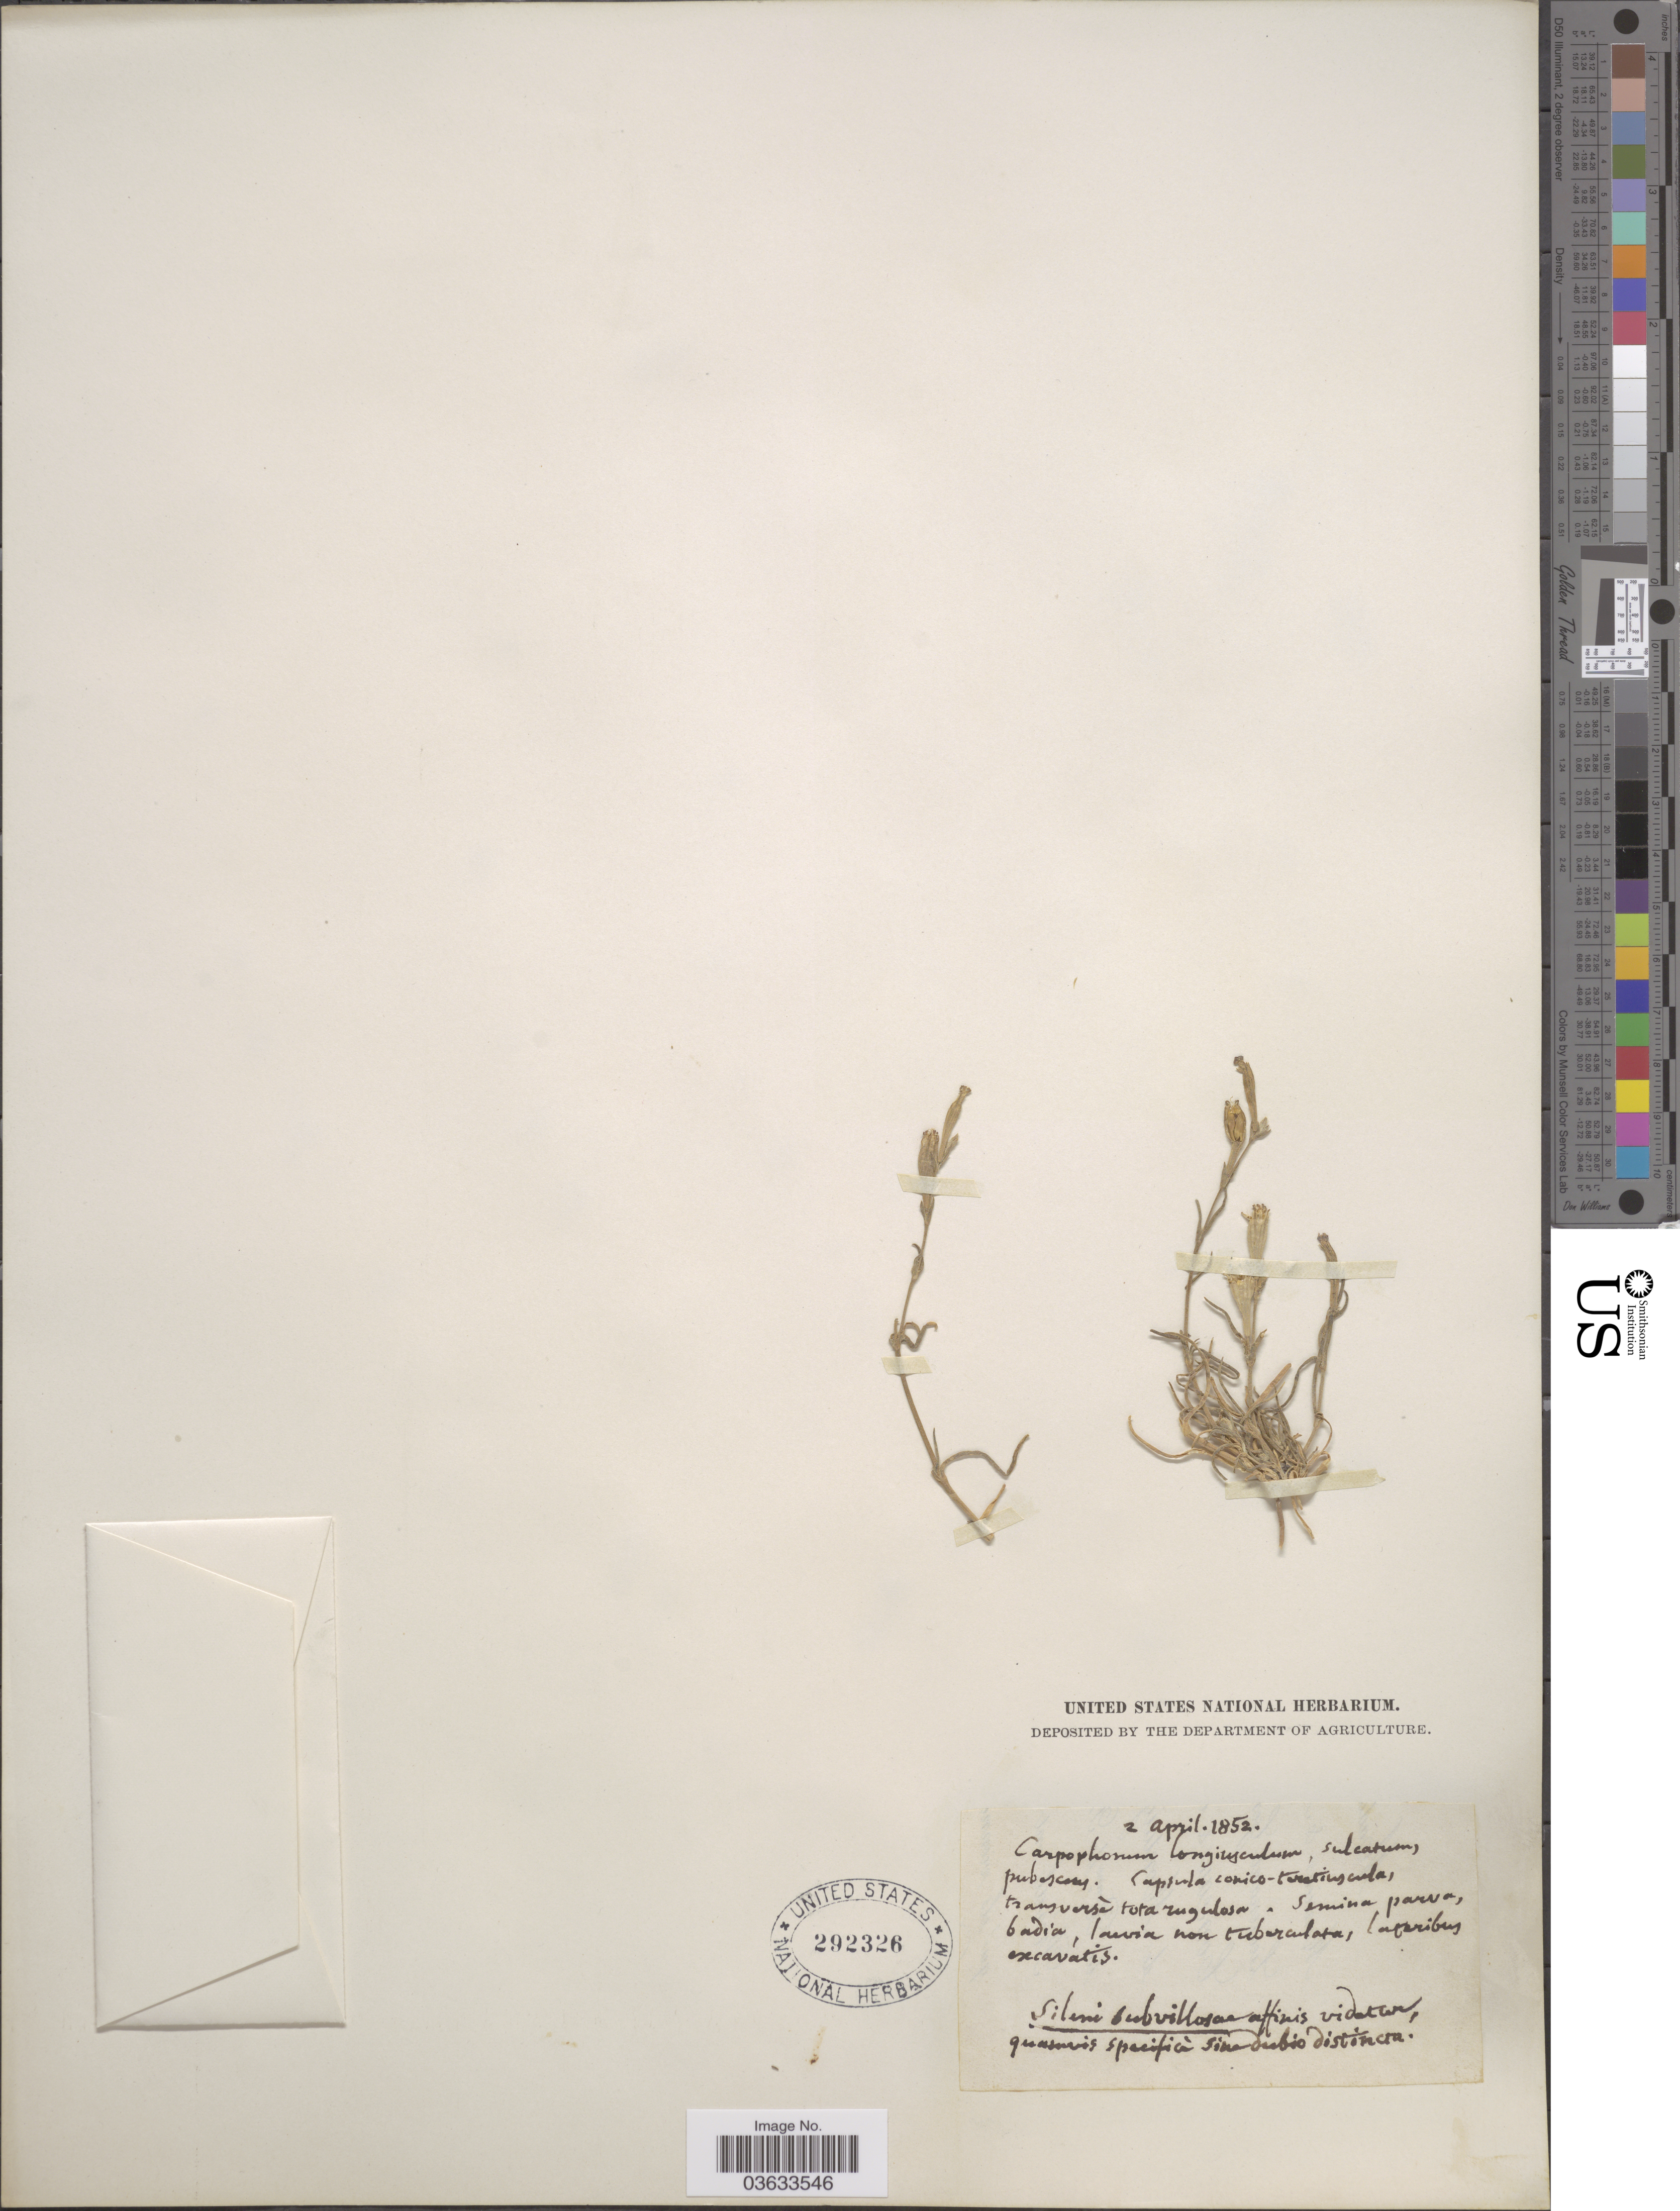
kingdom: Plantae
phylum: Tracheophyta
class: Magnoliopsida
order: Caryophyllales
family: Caryophyllaceae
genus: Silene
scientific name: Silene sp.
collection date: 1852-04-02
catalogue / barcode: US 292326